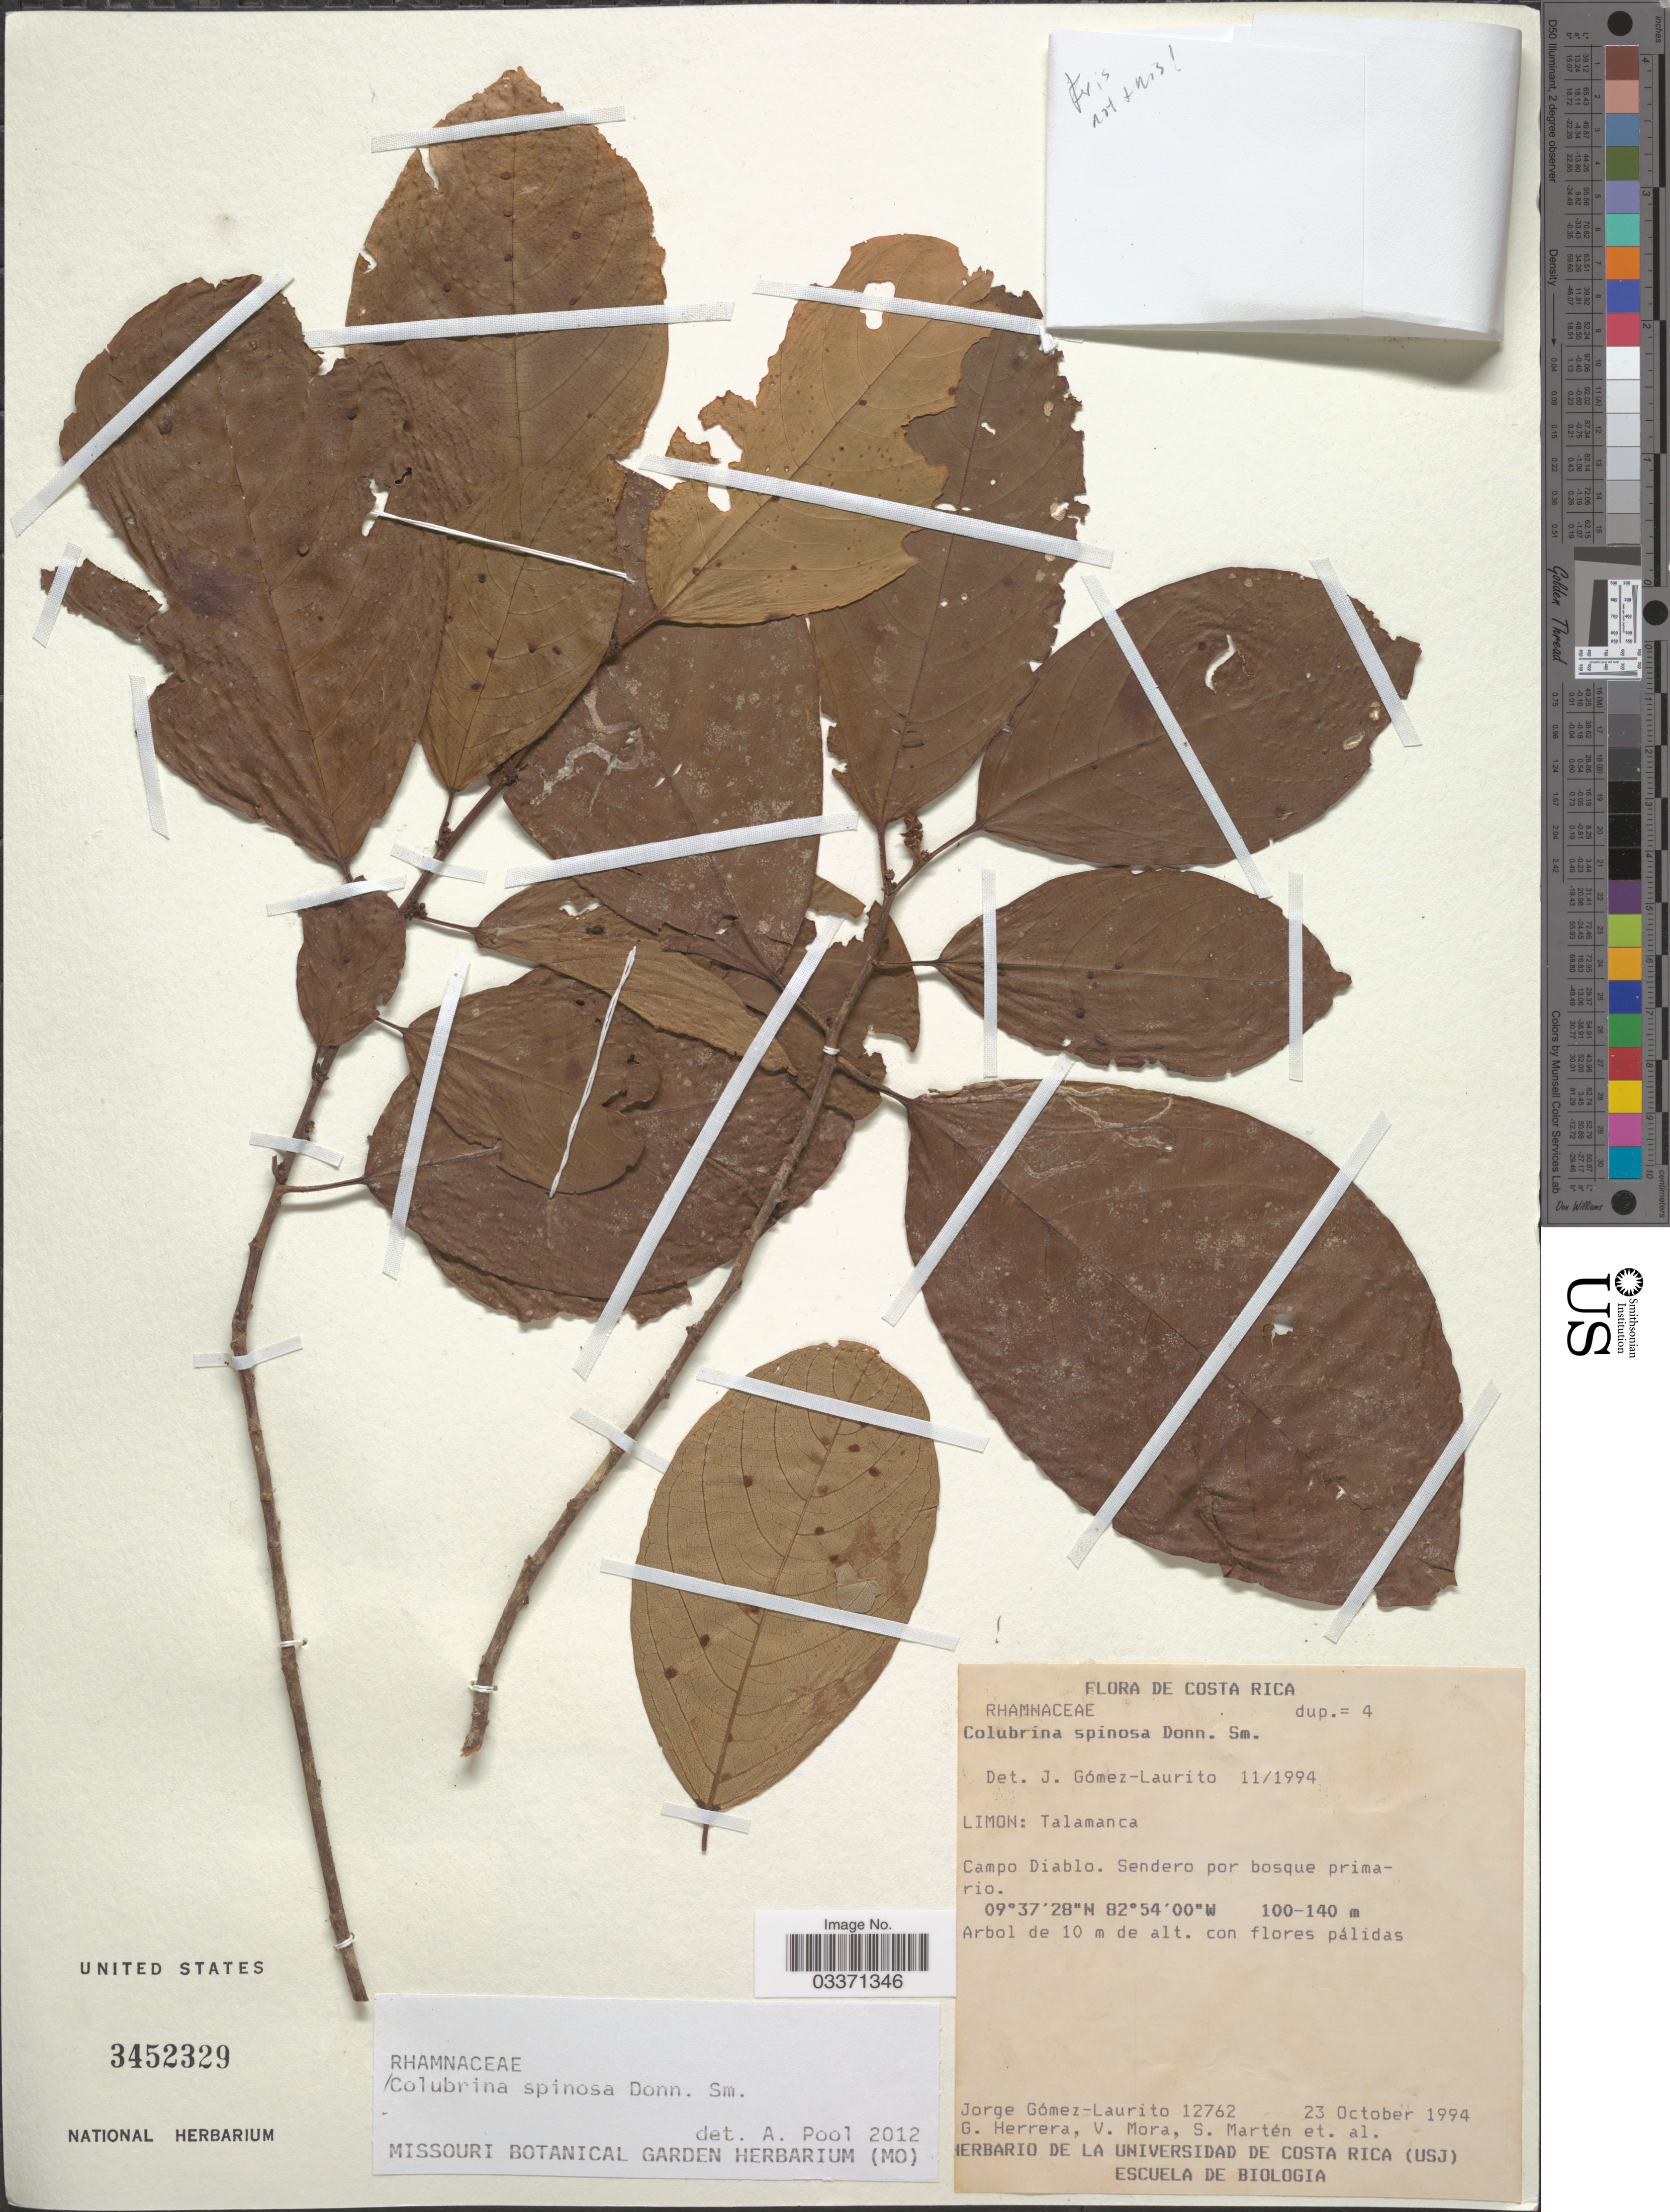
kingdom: Plantae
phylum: Tracheophyta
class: Magnoliopsida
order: Rosales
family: Rhamnaceae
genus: Colubrina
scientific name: Colubrina spinosa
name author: Donn. Sm.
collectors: J. A. Gómez-Laurito, G. Herrera, V. Mora, S. Marten & et al.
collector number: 12762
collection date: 1994-10-23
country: Costa Rica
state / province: Limón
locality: Talamanca. Campo Diablo.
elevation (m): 100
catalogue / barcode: US 3452329